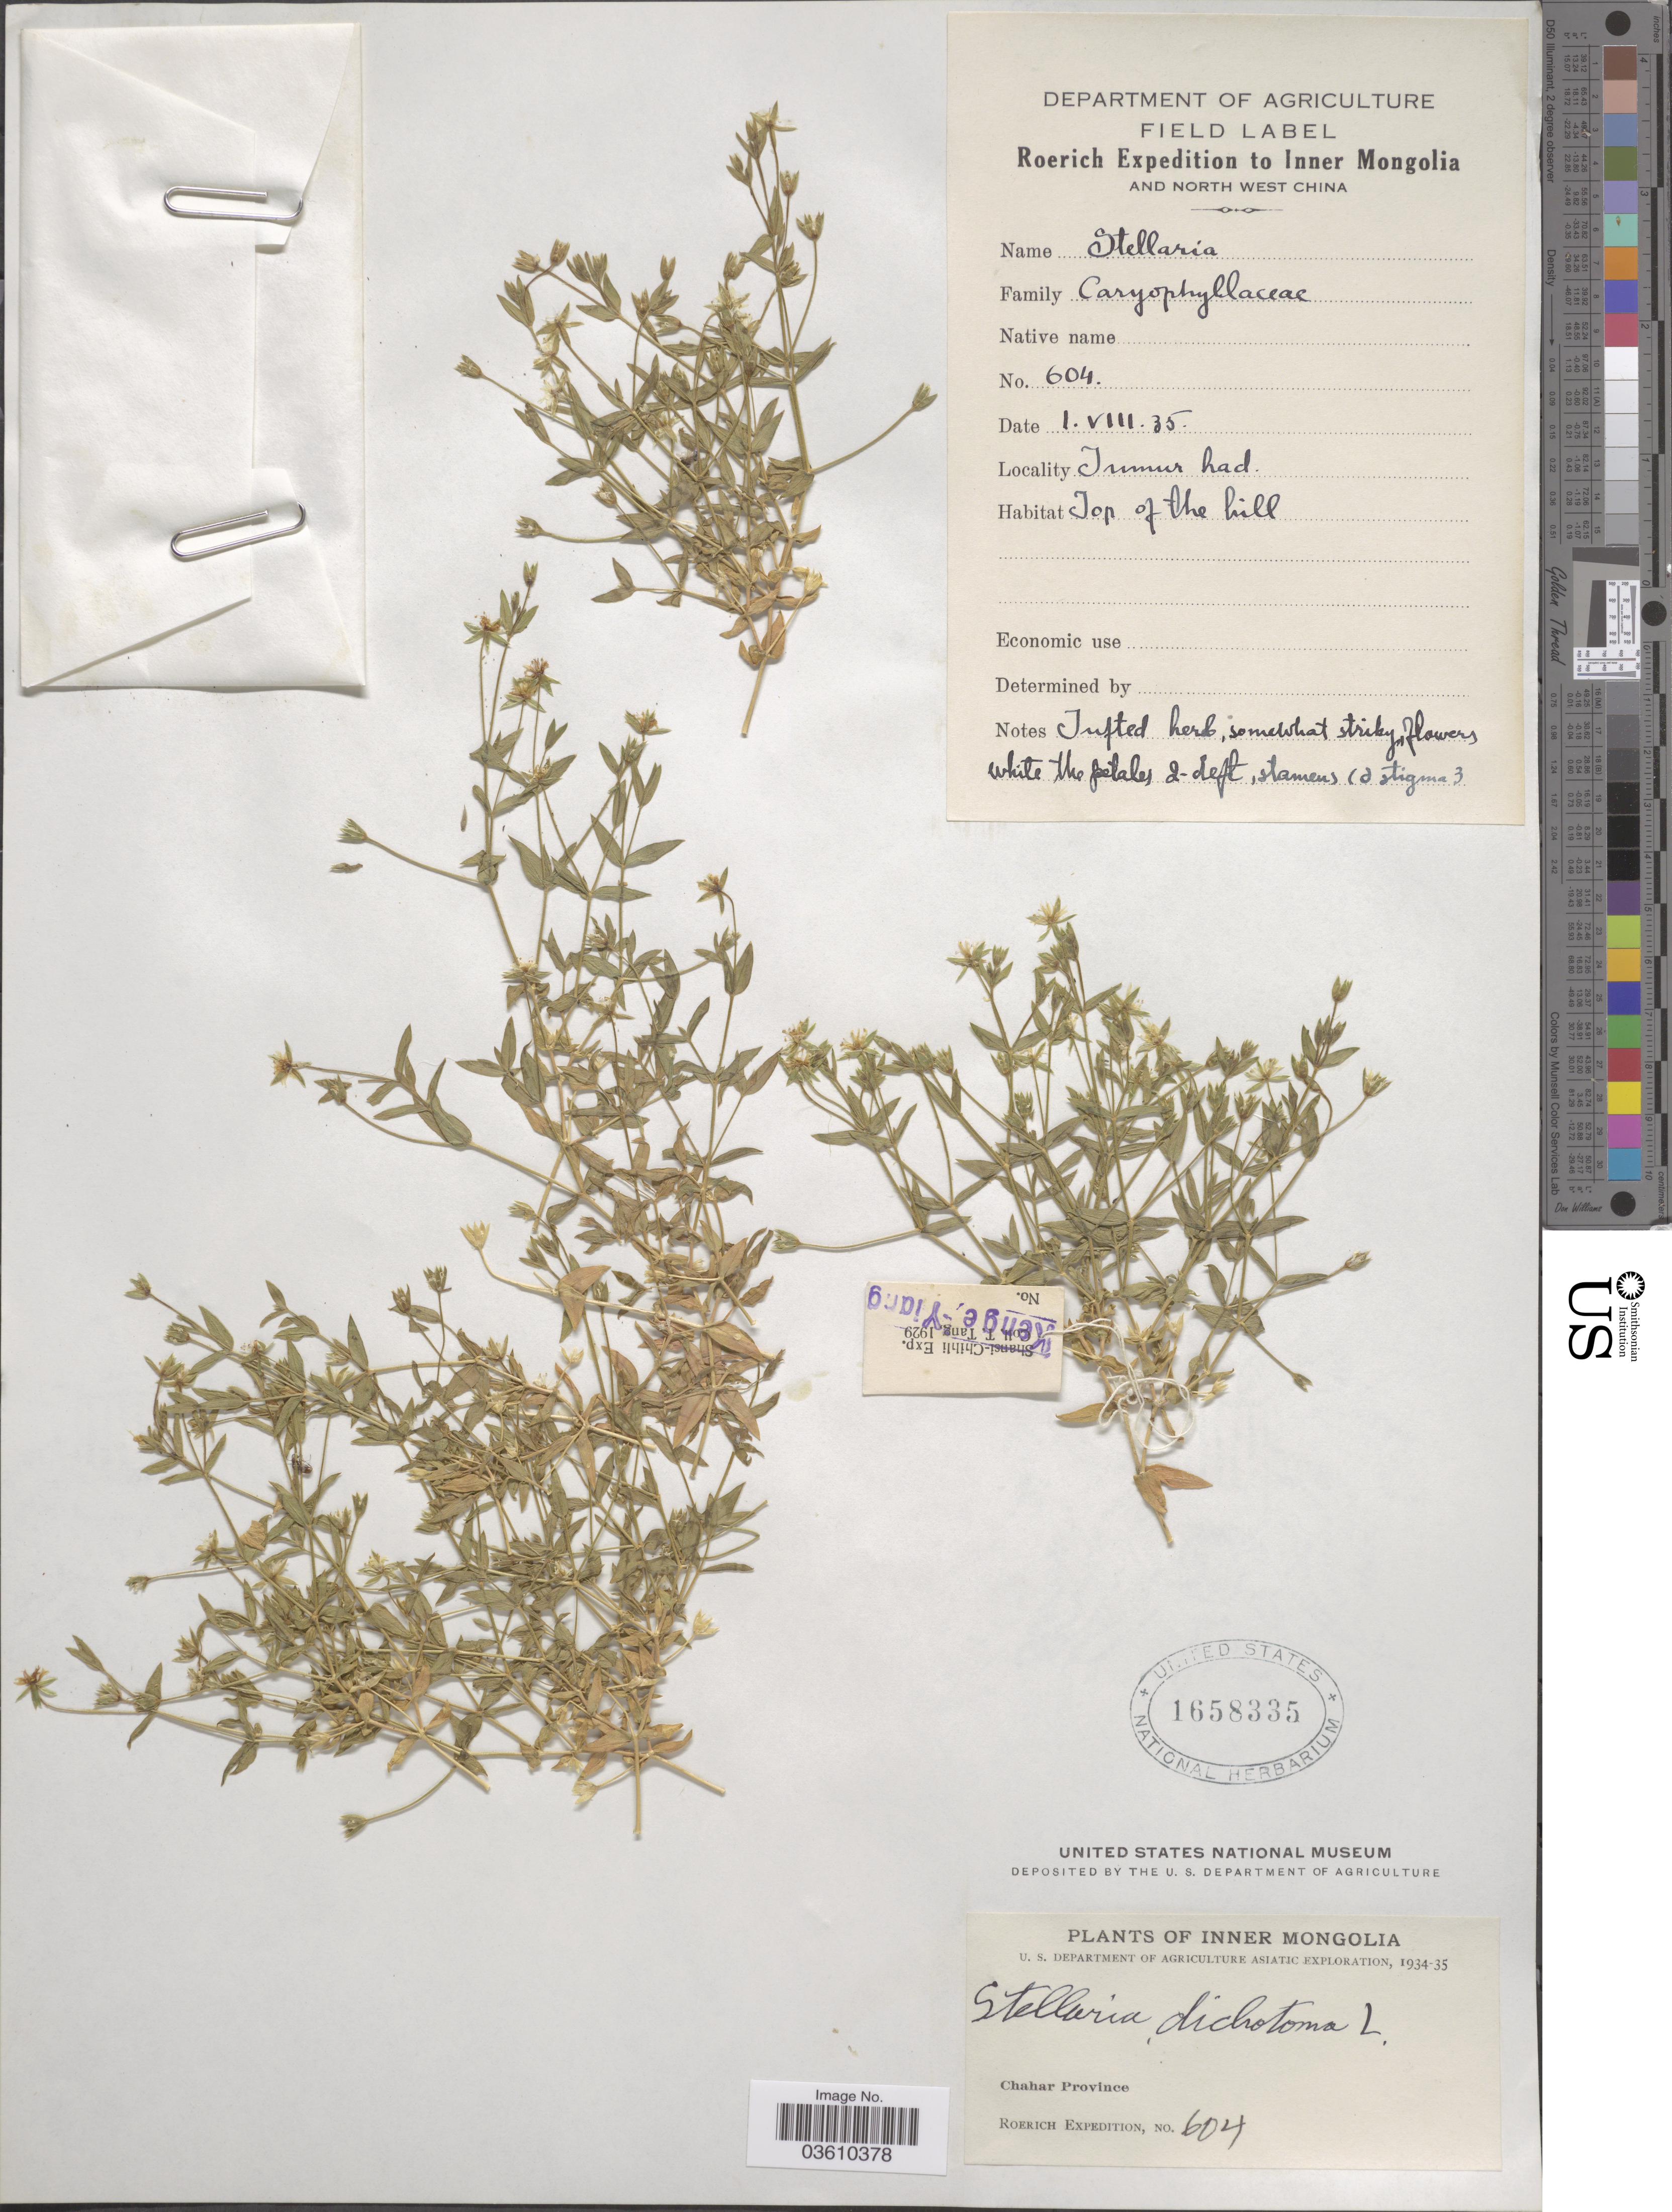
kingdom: Plantae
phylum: Tracheophyta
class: Magnoliopsida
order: Caryophyllales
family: Caryophyllaceae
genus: Stellaria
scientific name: Stellaria dichotoma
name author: L.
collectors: Roerich Expedition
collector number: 604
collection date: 1935-08-01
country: China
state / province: Nei Monggol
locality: Inner Mongolia. North West China. Chahar Province. Tumur had.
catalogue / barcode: US 1658335